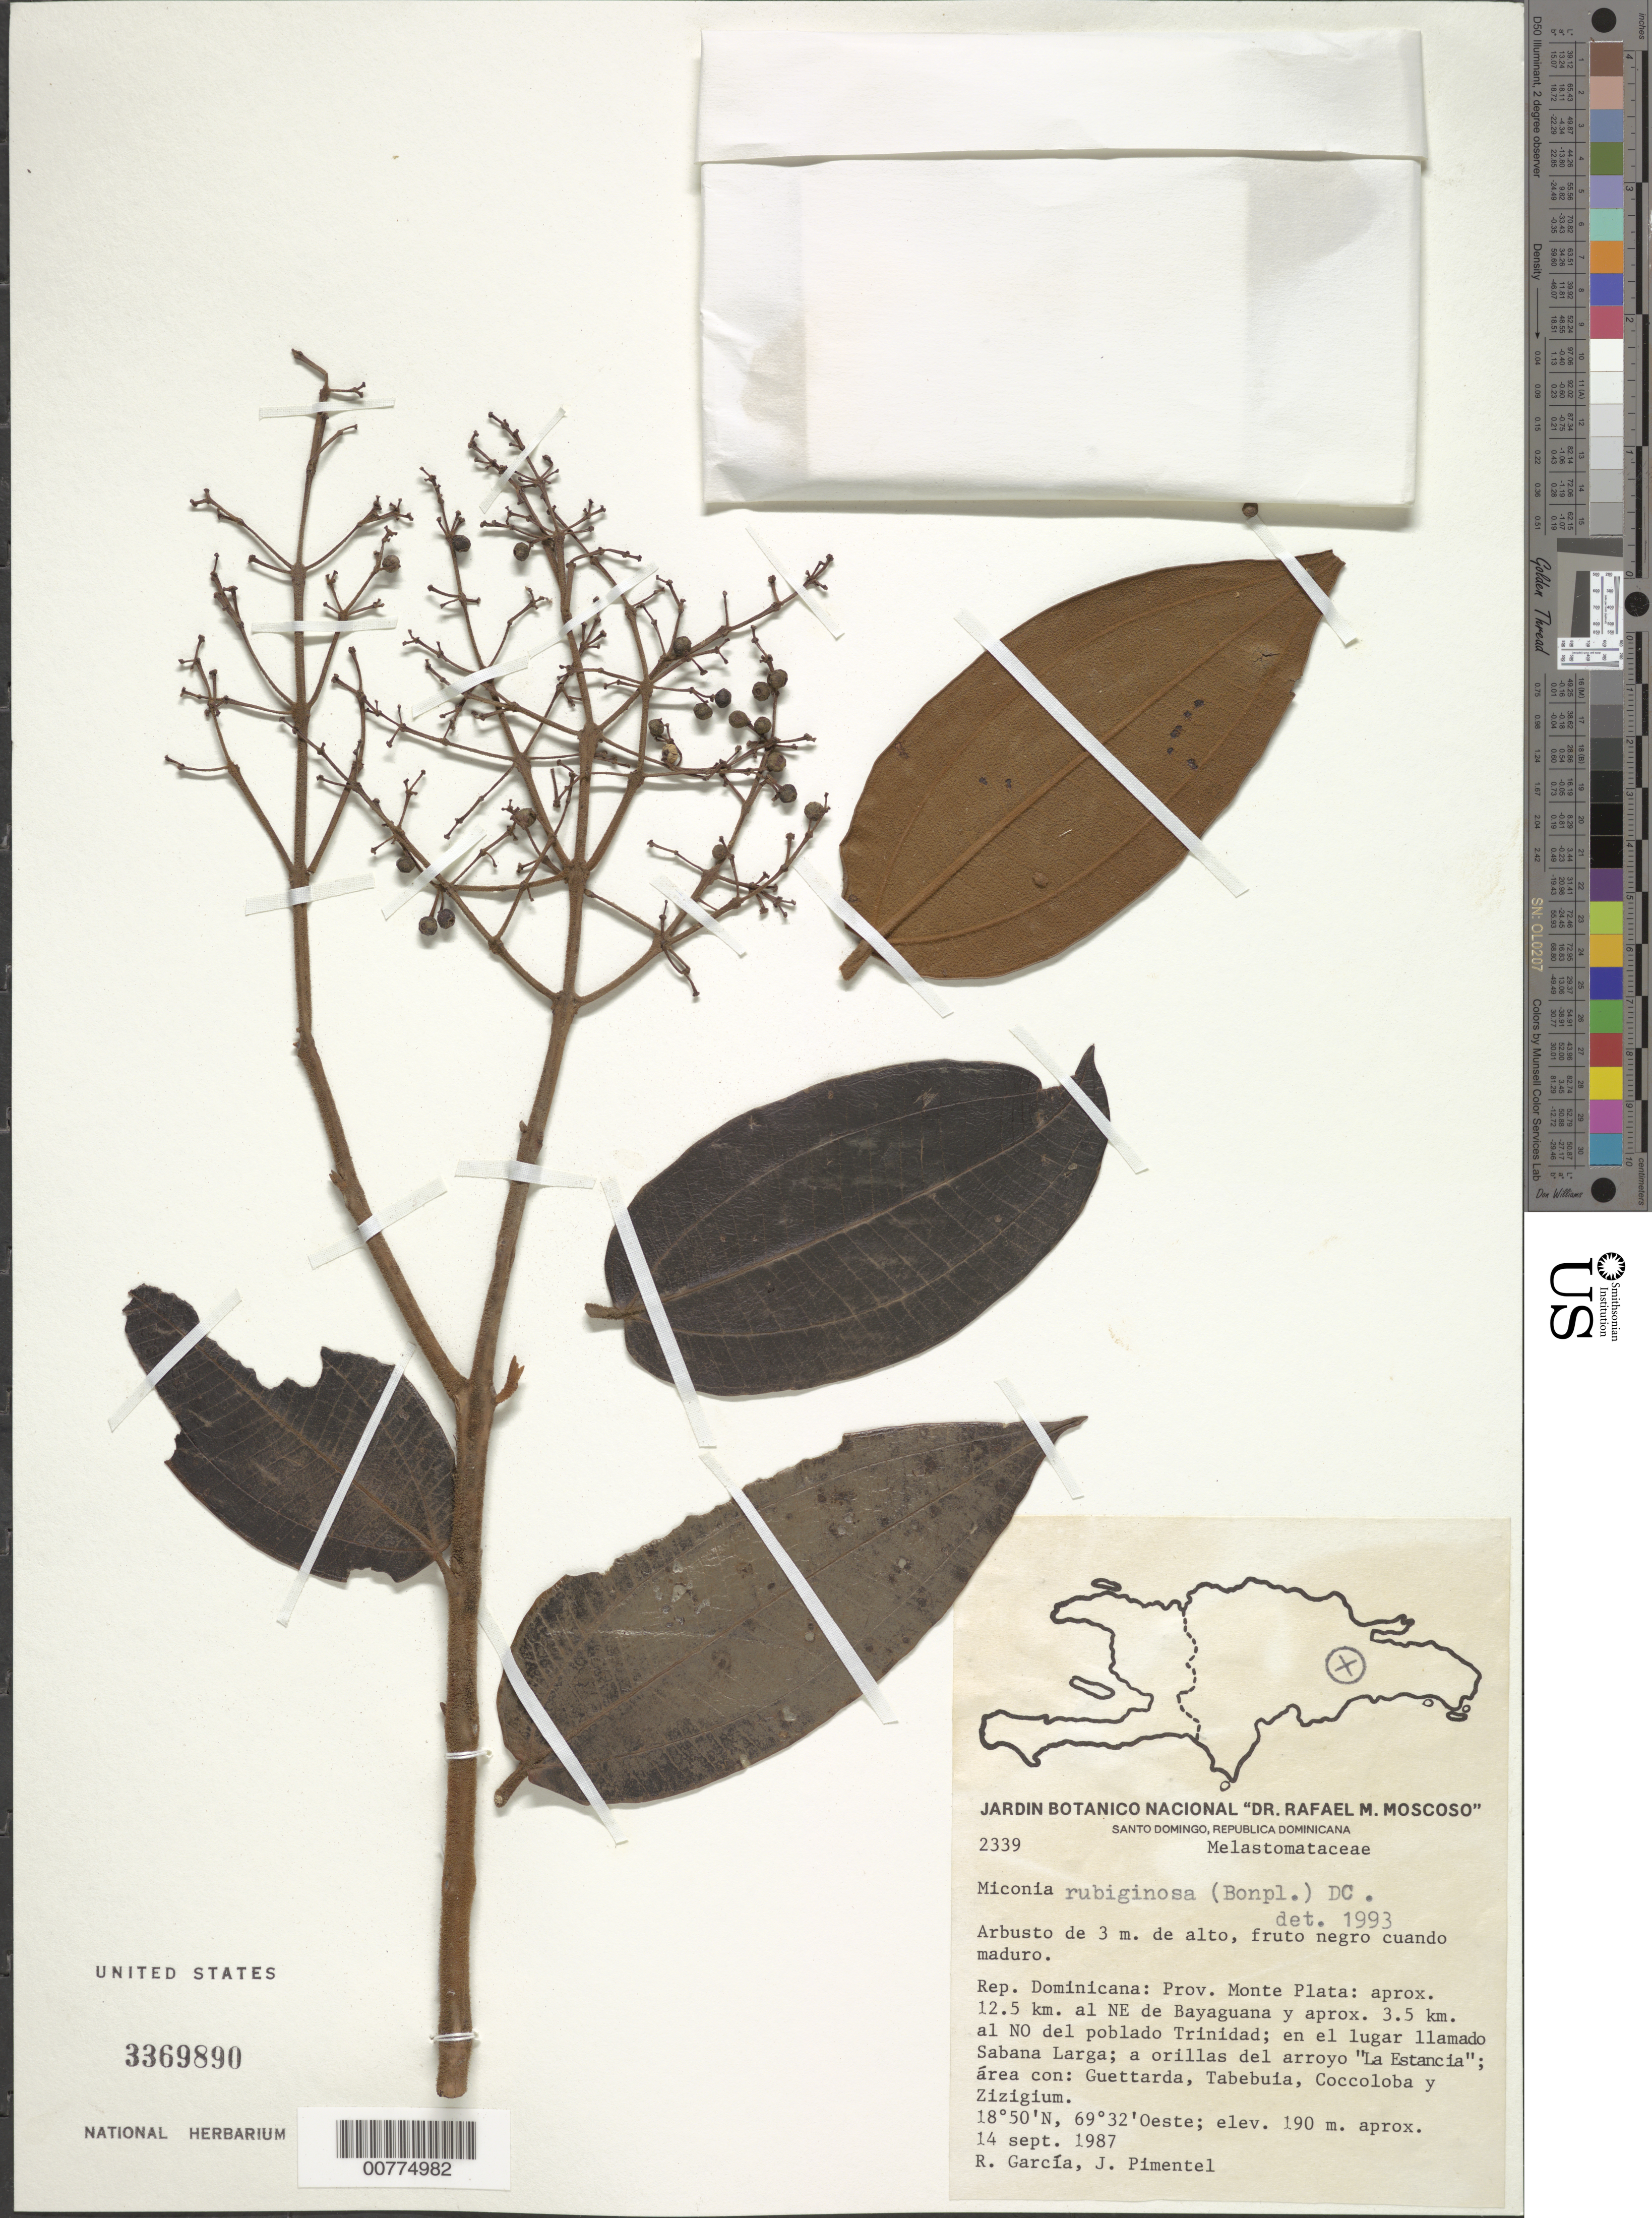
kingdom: Plantae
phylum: Tracheophyta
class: Magnoliopsida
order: Myrtales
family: Melastomataceae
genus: Miconia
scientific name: Miconia rubiginosa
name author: (Bonpl.) DC.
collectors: R. G. García & J. Pimentel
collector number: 2339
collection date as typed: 14 Sep 1987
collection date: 1987-09-14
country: Dominican Republic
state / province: Monte Plata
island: Hispaniola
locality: Aprox. 12.5 km N of Bayaguana and aprox. 3.5 km NW of Trinidad town, in the place called Sabana Larga, shores of "La Estancia" stream.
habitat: Area with Guettarda, Tabebuia, Coccoloba and Zizigium.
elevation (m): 190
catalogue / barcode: US 3369890